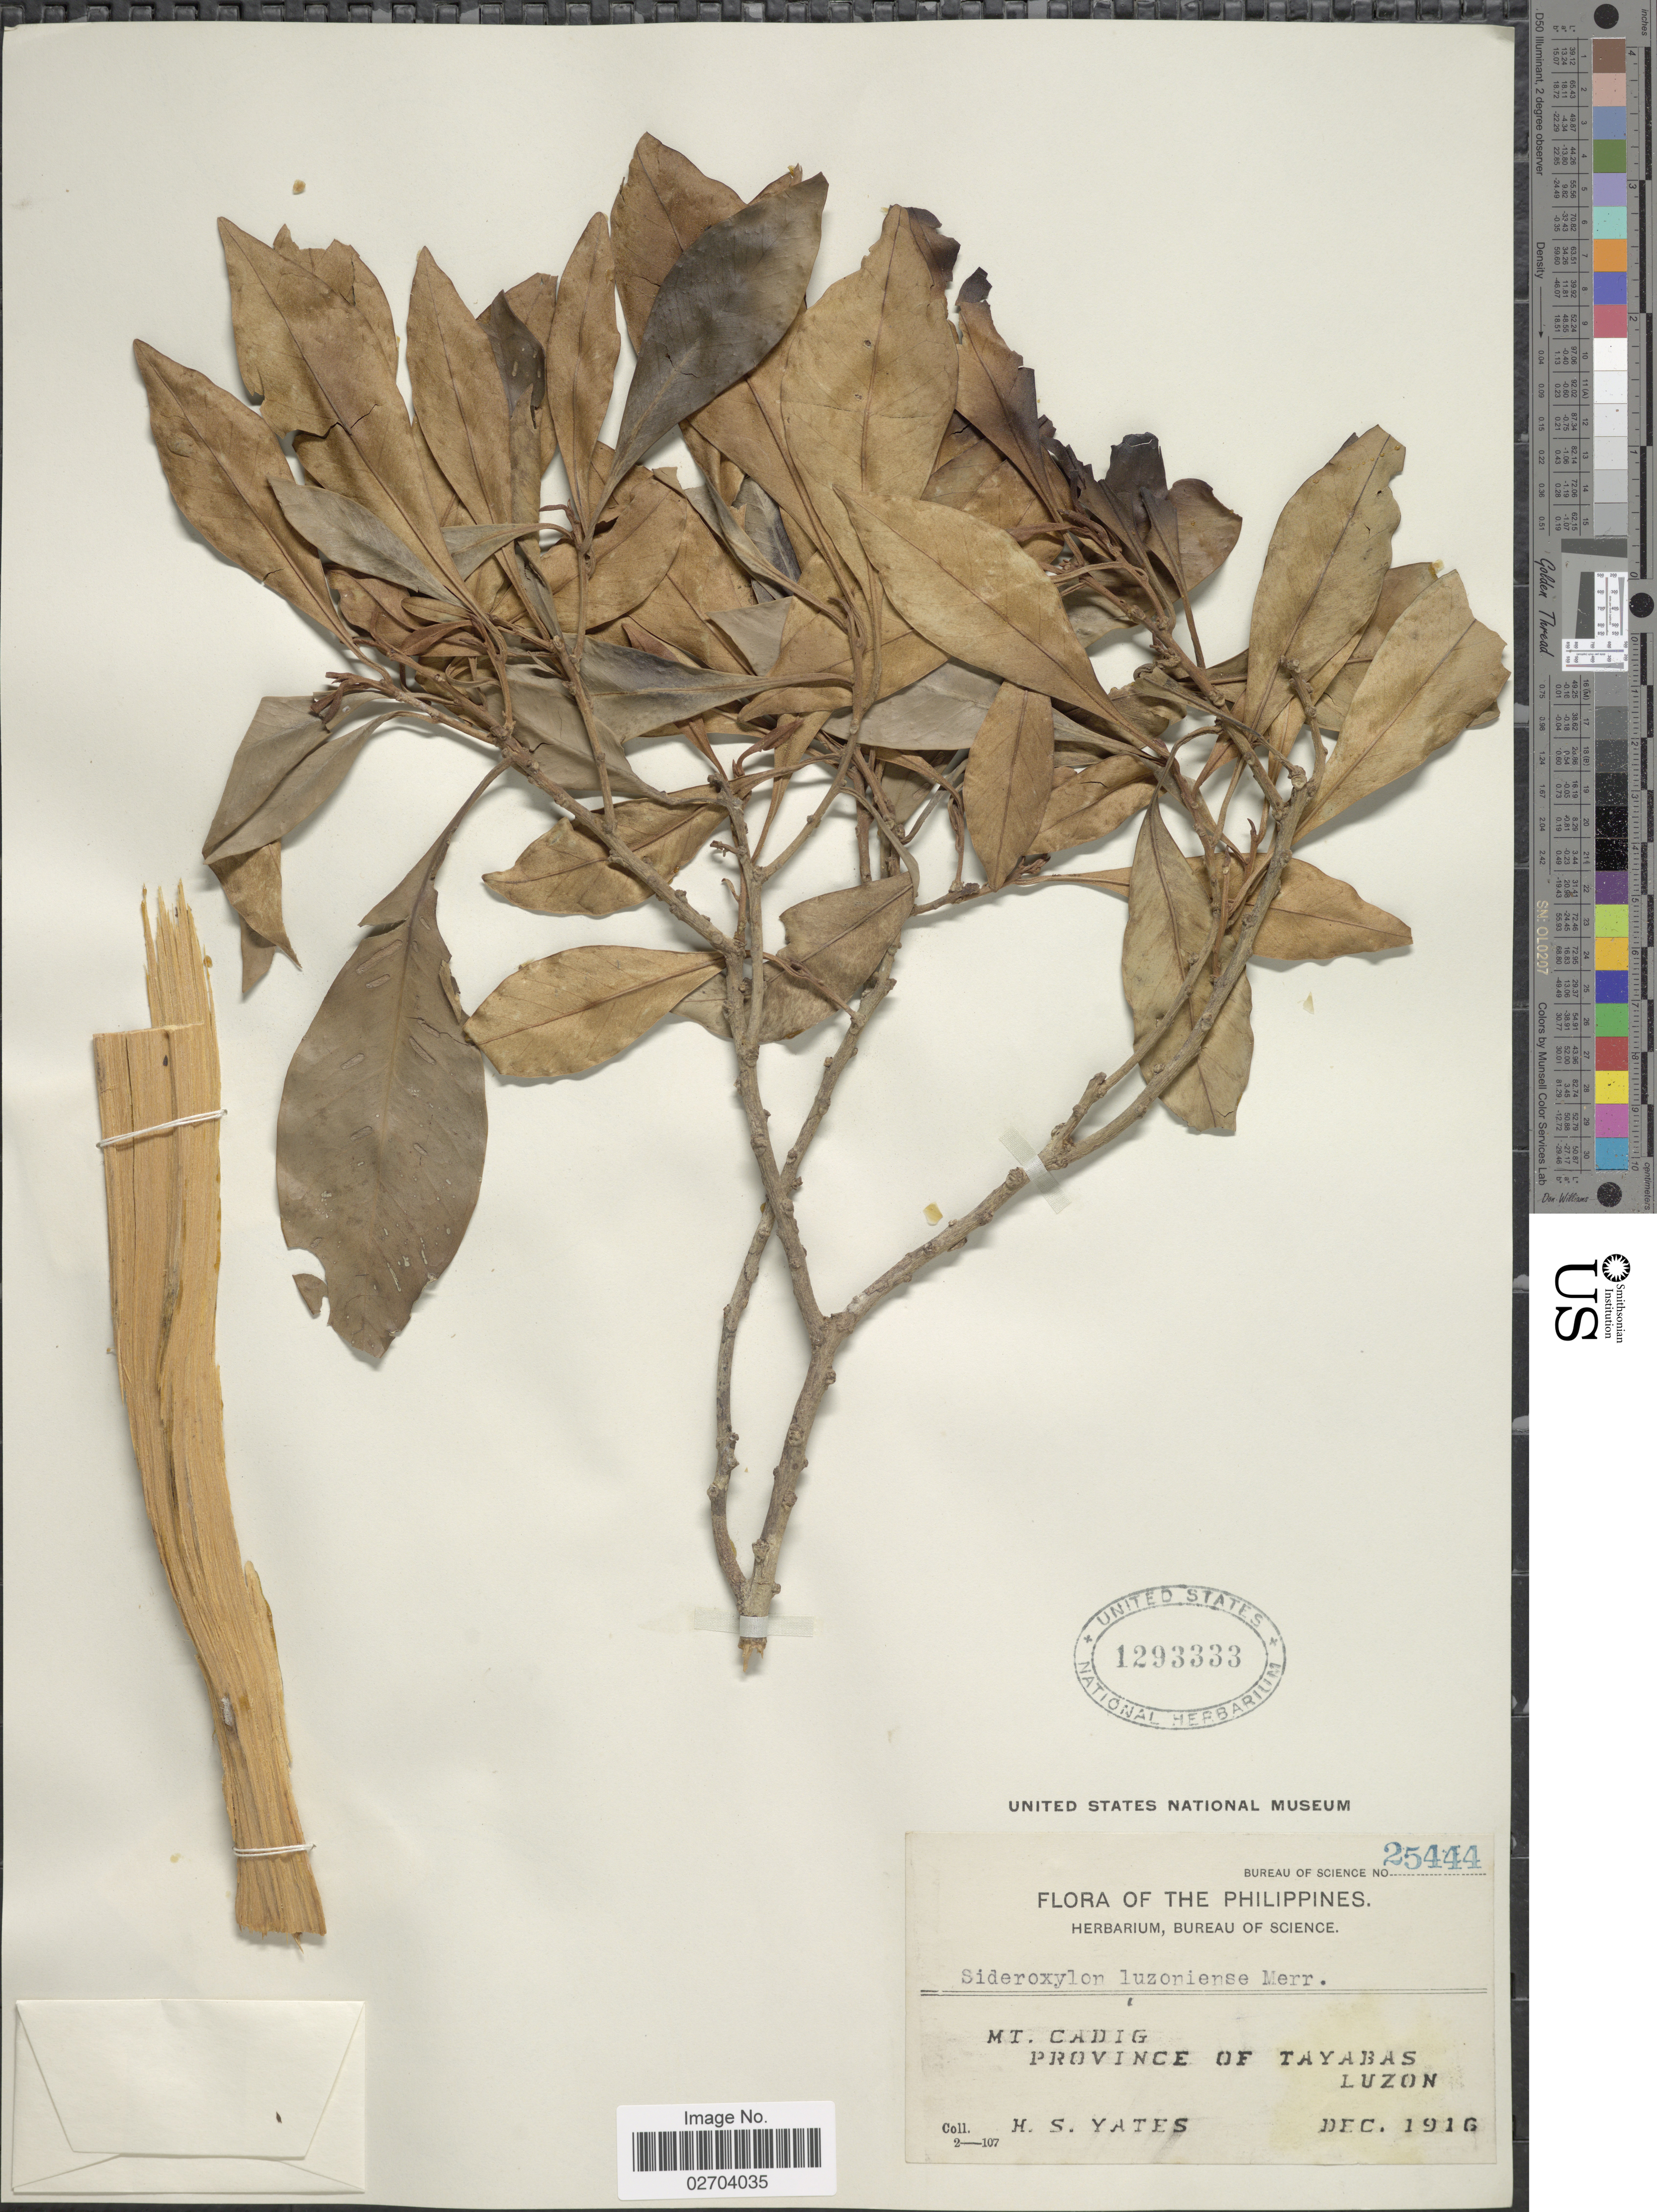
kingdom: Plantae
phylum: Tracheophyta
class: Magnoliopsida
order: Ericales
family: Sapotaceae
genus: Sideroxylon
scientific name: Sideroxylon luzoniense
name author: Merr.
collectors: H. S. Yates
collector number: Bureau of Science 25444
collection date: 1916-12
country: Philippines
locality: Mt. Cadig, Province of Tayabas, Luzon.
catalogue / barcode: US 1293333